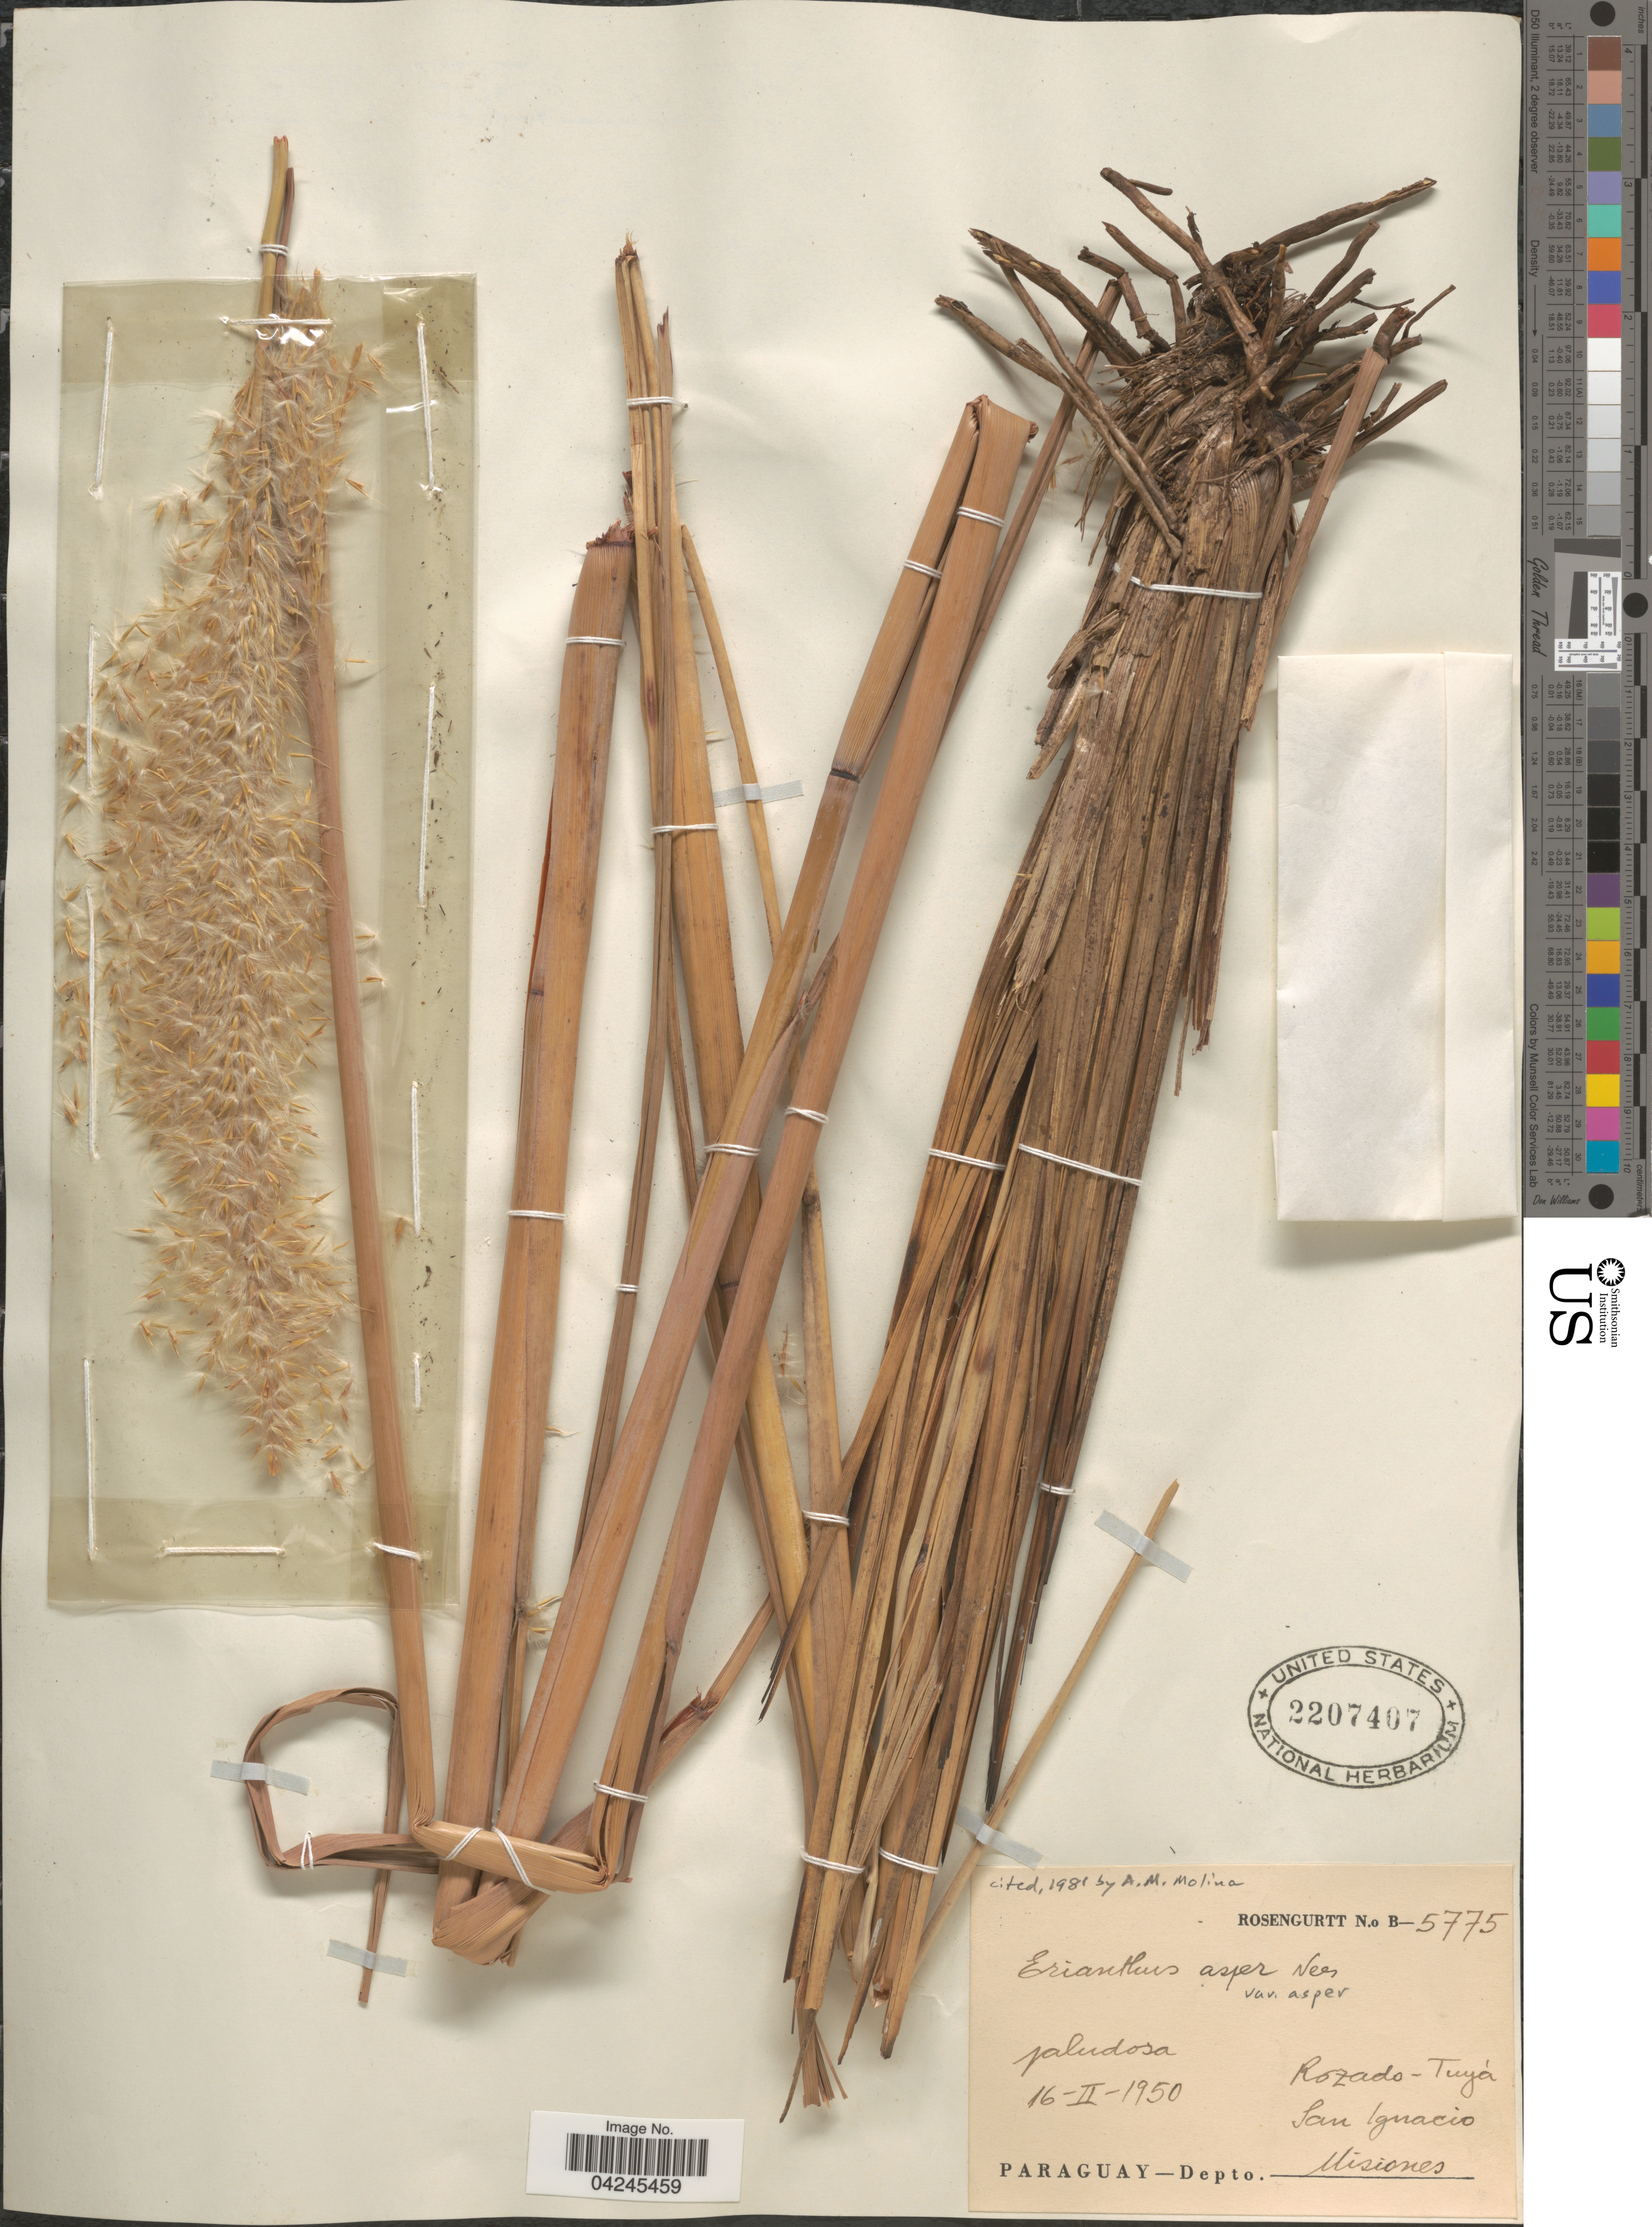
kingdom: Plantae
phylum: Tracheophyta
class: Liliopsida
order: Poales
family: Poaceae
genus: Erianthus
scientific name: Erianthus asper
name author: Nees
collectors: Rosengurtt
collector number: B-5775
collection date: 1950-02-16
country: Paraguay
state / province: Misiones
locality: Rozado-Tuyá. San Ignacio. Depto. Misiones.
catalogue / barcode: US 2207407